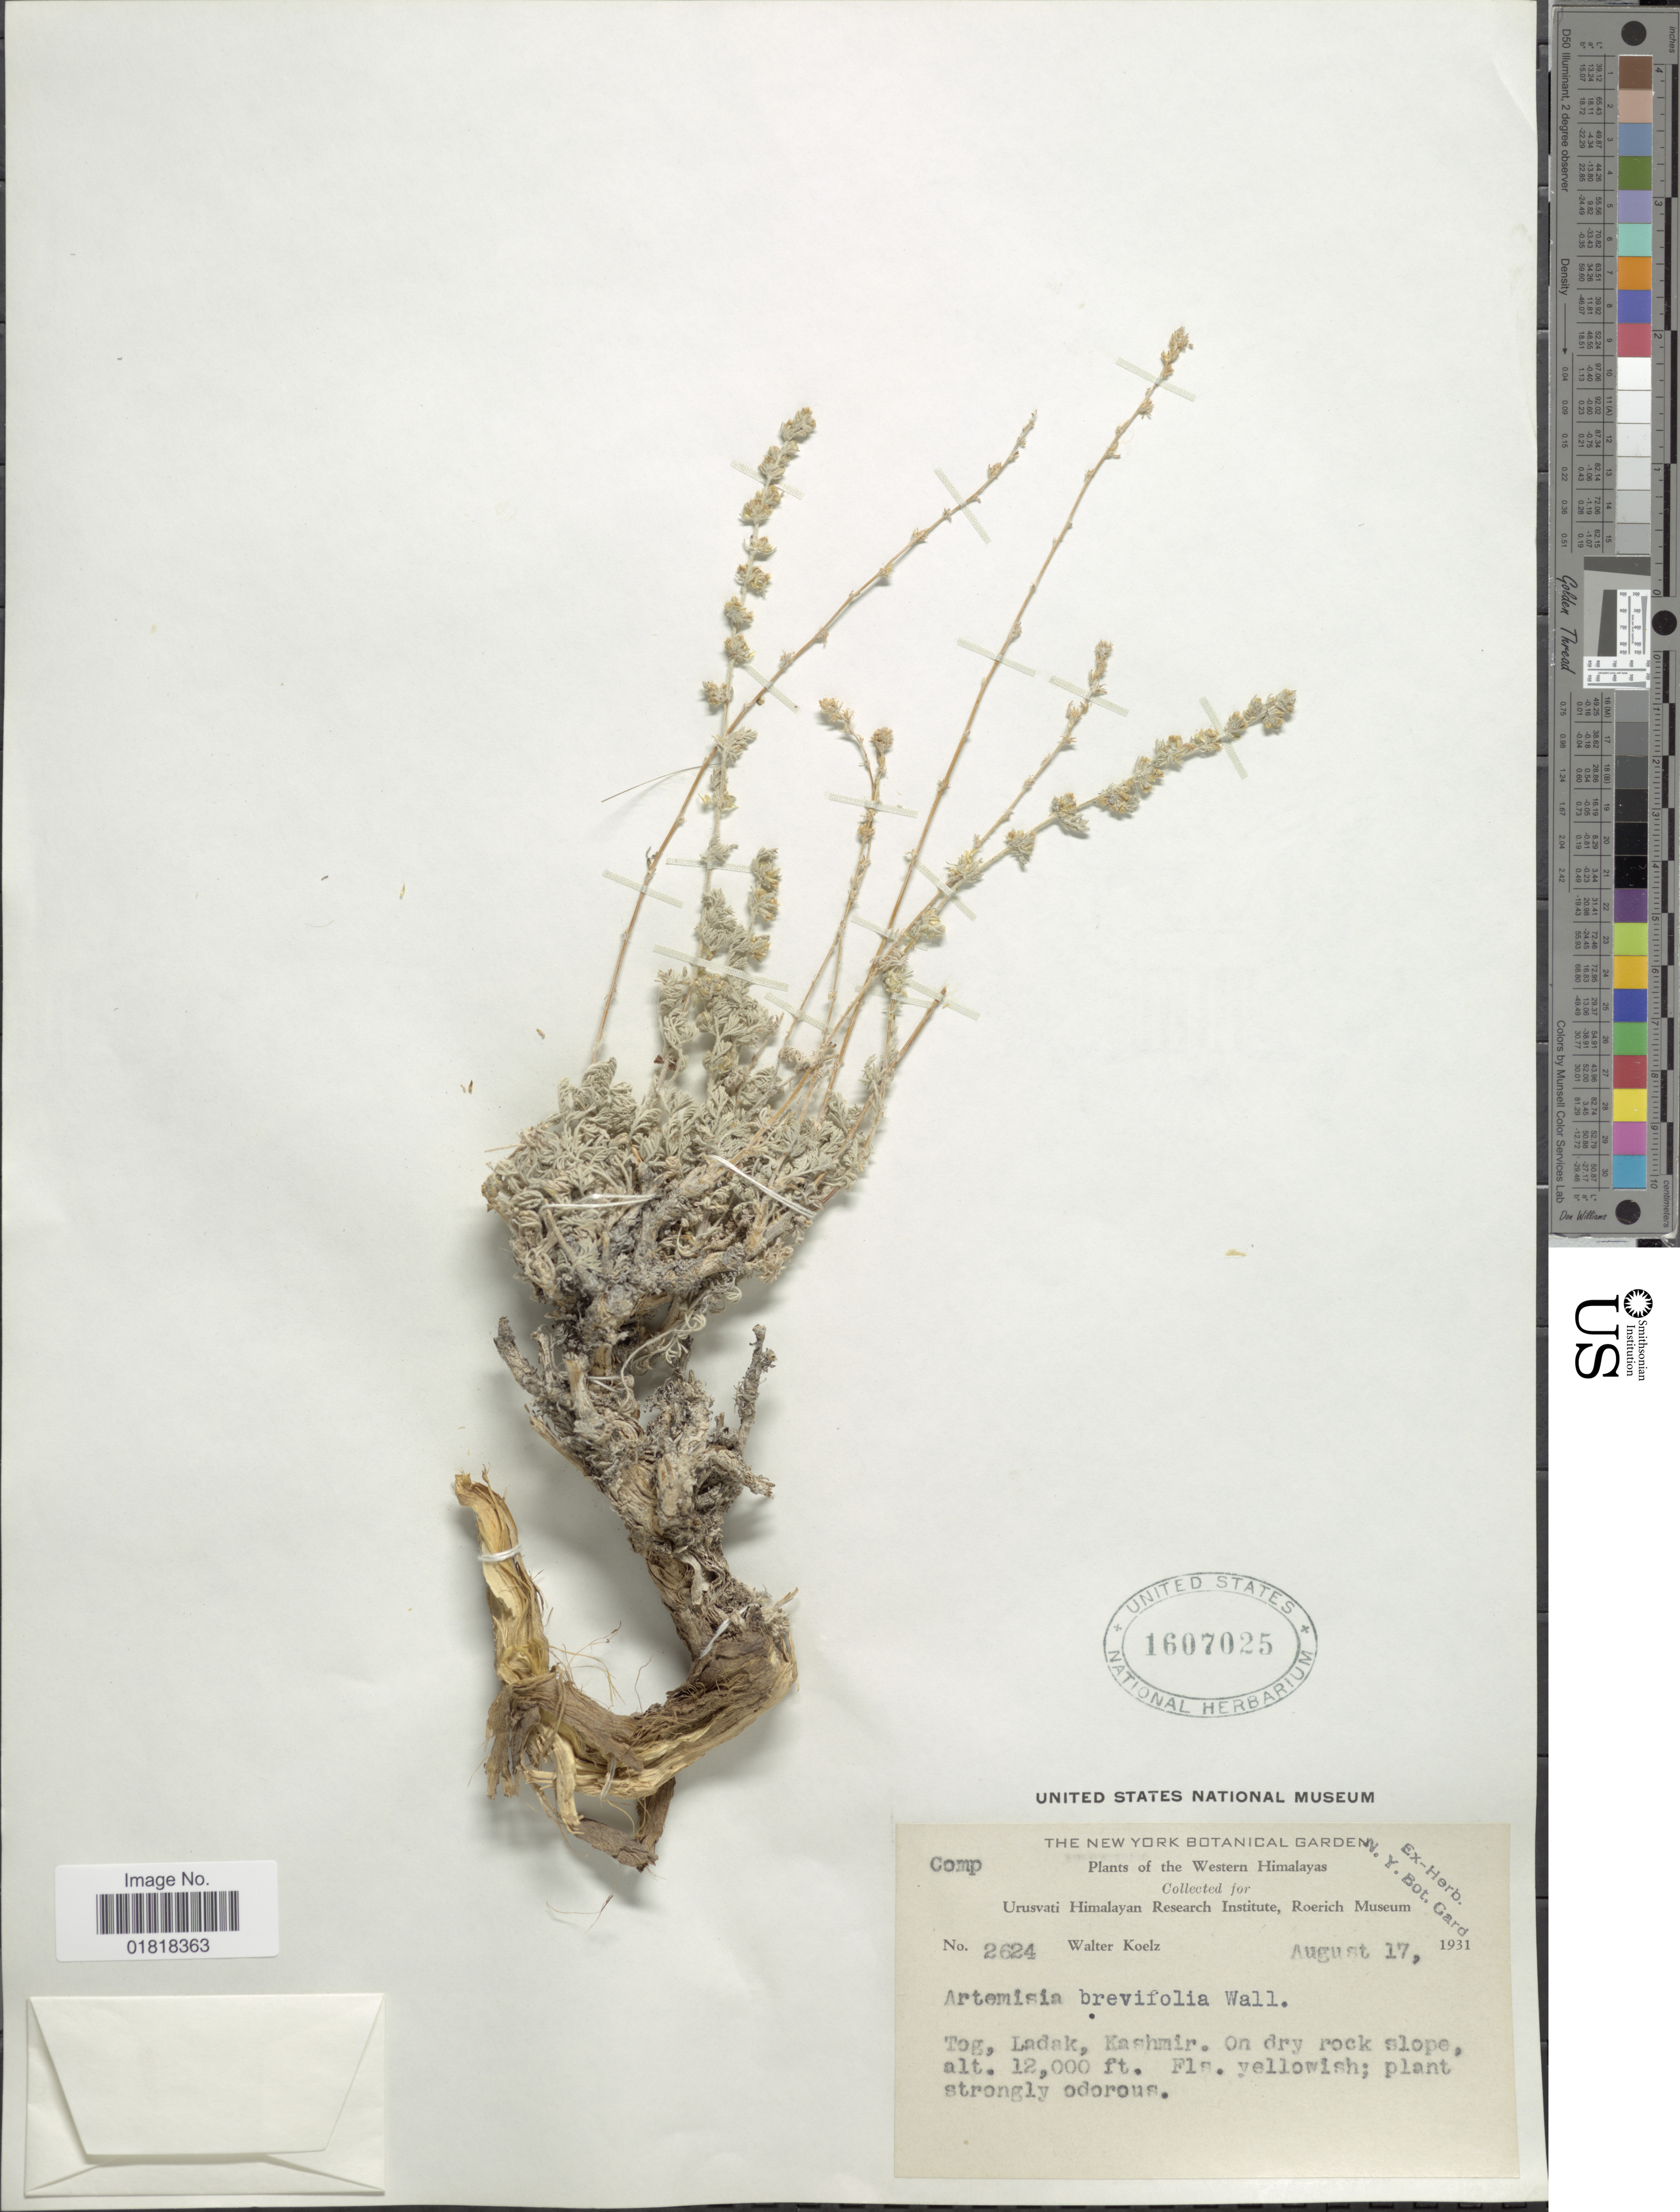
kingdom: Plantae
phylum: Tracheophyta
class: Magnoliopsida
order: Asterales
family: Asteraceae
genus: Artemisia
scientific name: Artemisia brevifolia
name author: Wall.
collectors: W. N. Koelz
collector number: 2624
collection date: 1931-08-17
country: India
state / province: Ladakh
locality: Western Himalayas, Tog, Ladak, Kashmir, on dry rock slope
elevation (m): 3658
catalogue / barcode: US 1607025